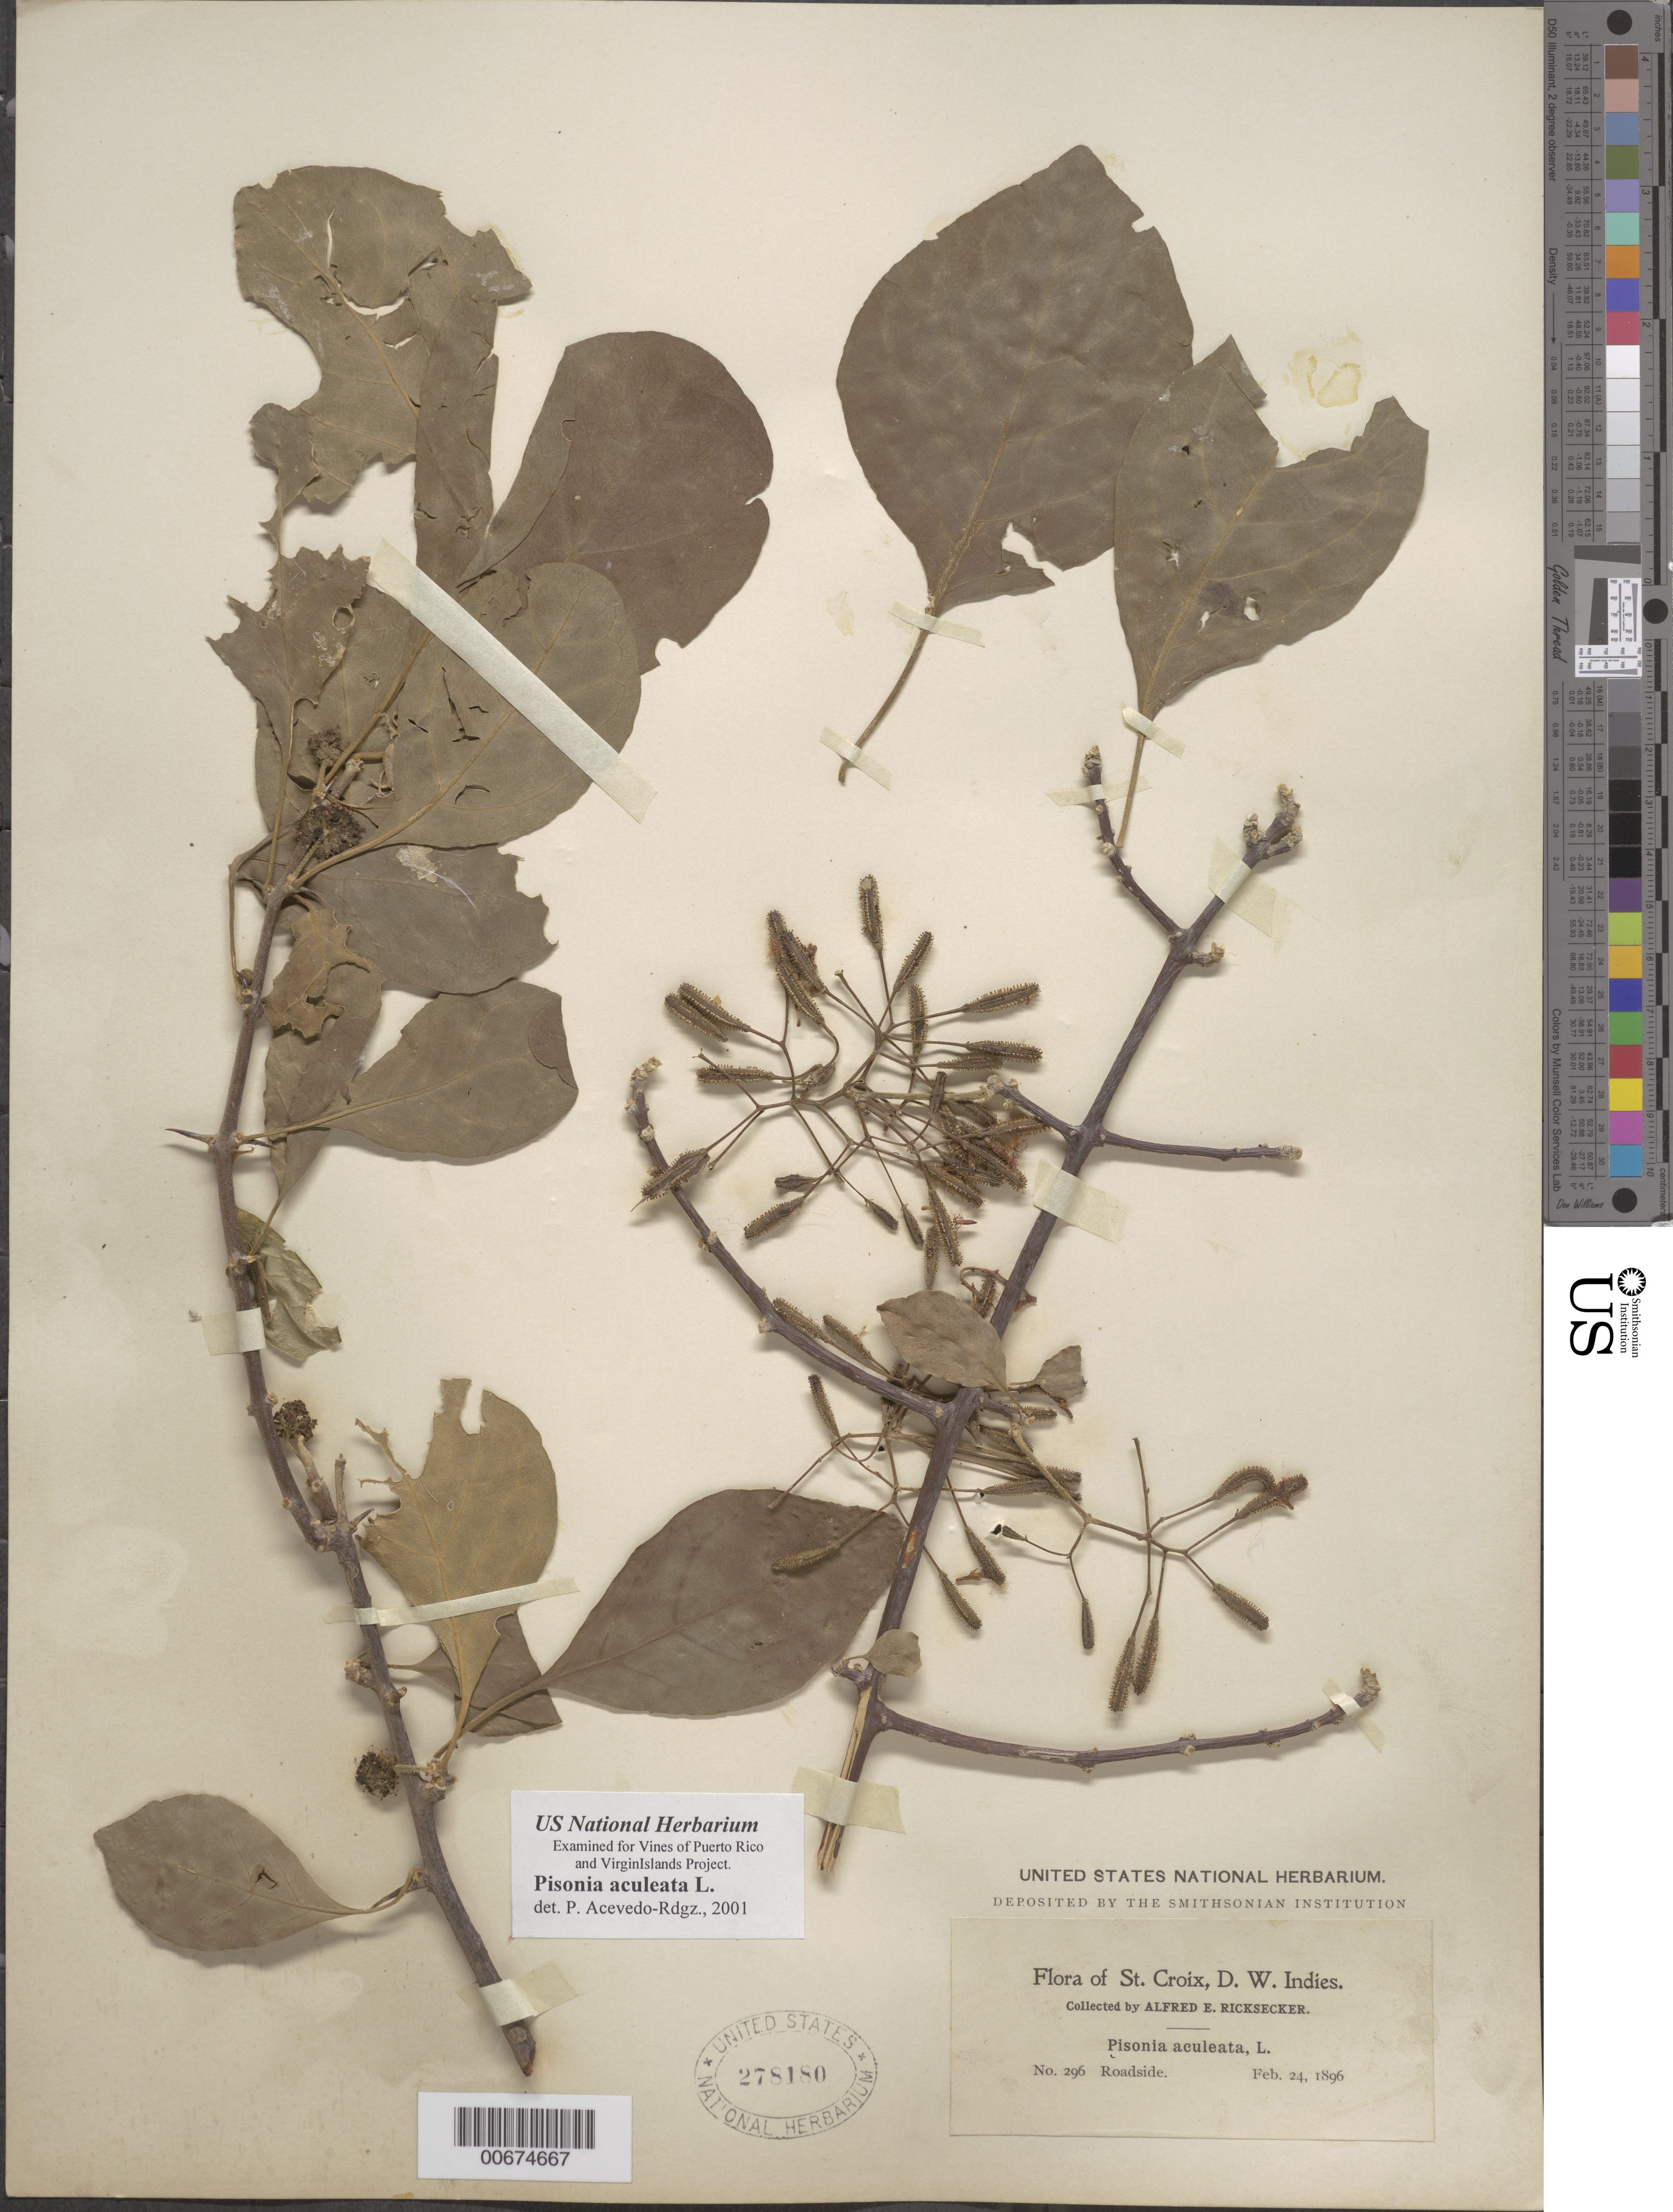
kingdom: Plantae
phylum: Tracheophyta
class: Magnoliopsida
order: Caryophyllales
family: Nyctaginaceae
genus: Pisonia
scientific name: Pisonia aculeata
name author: L.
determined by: Acevedo-Rodríguez, P., (BOT), Smithsonian Institution - National Museum of Natural History (UNITED STATES)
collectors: A. E. Ricksecker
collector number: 296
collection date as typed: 24 Feb 1896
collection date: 1896-02-24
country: U.S. Virgin Islands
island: St. Croix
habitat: roadside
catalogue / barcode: US 278180